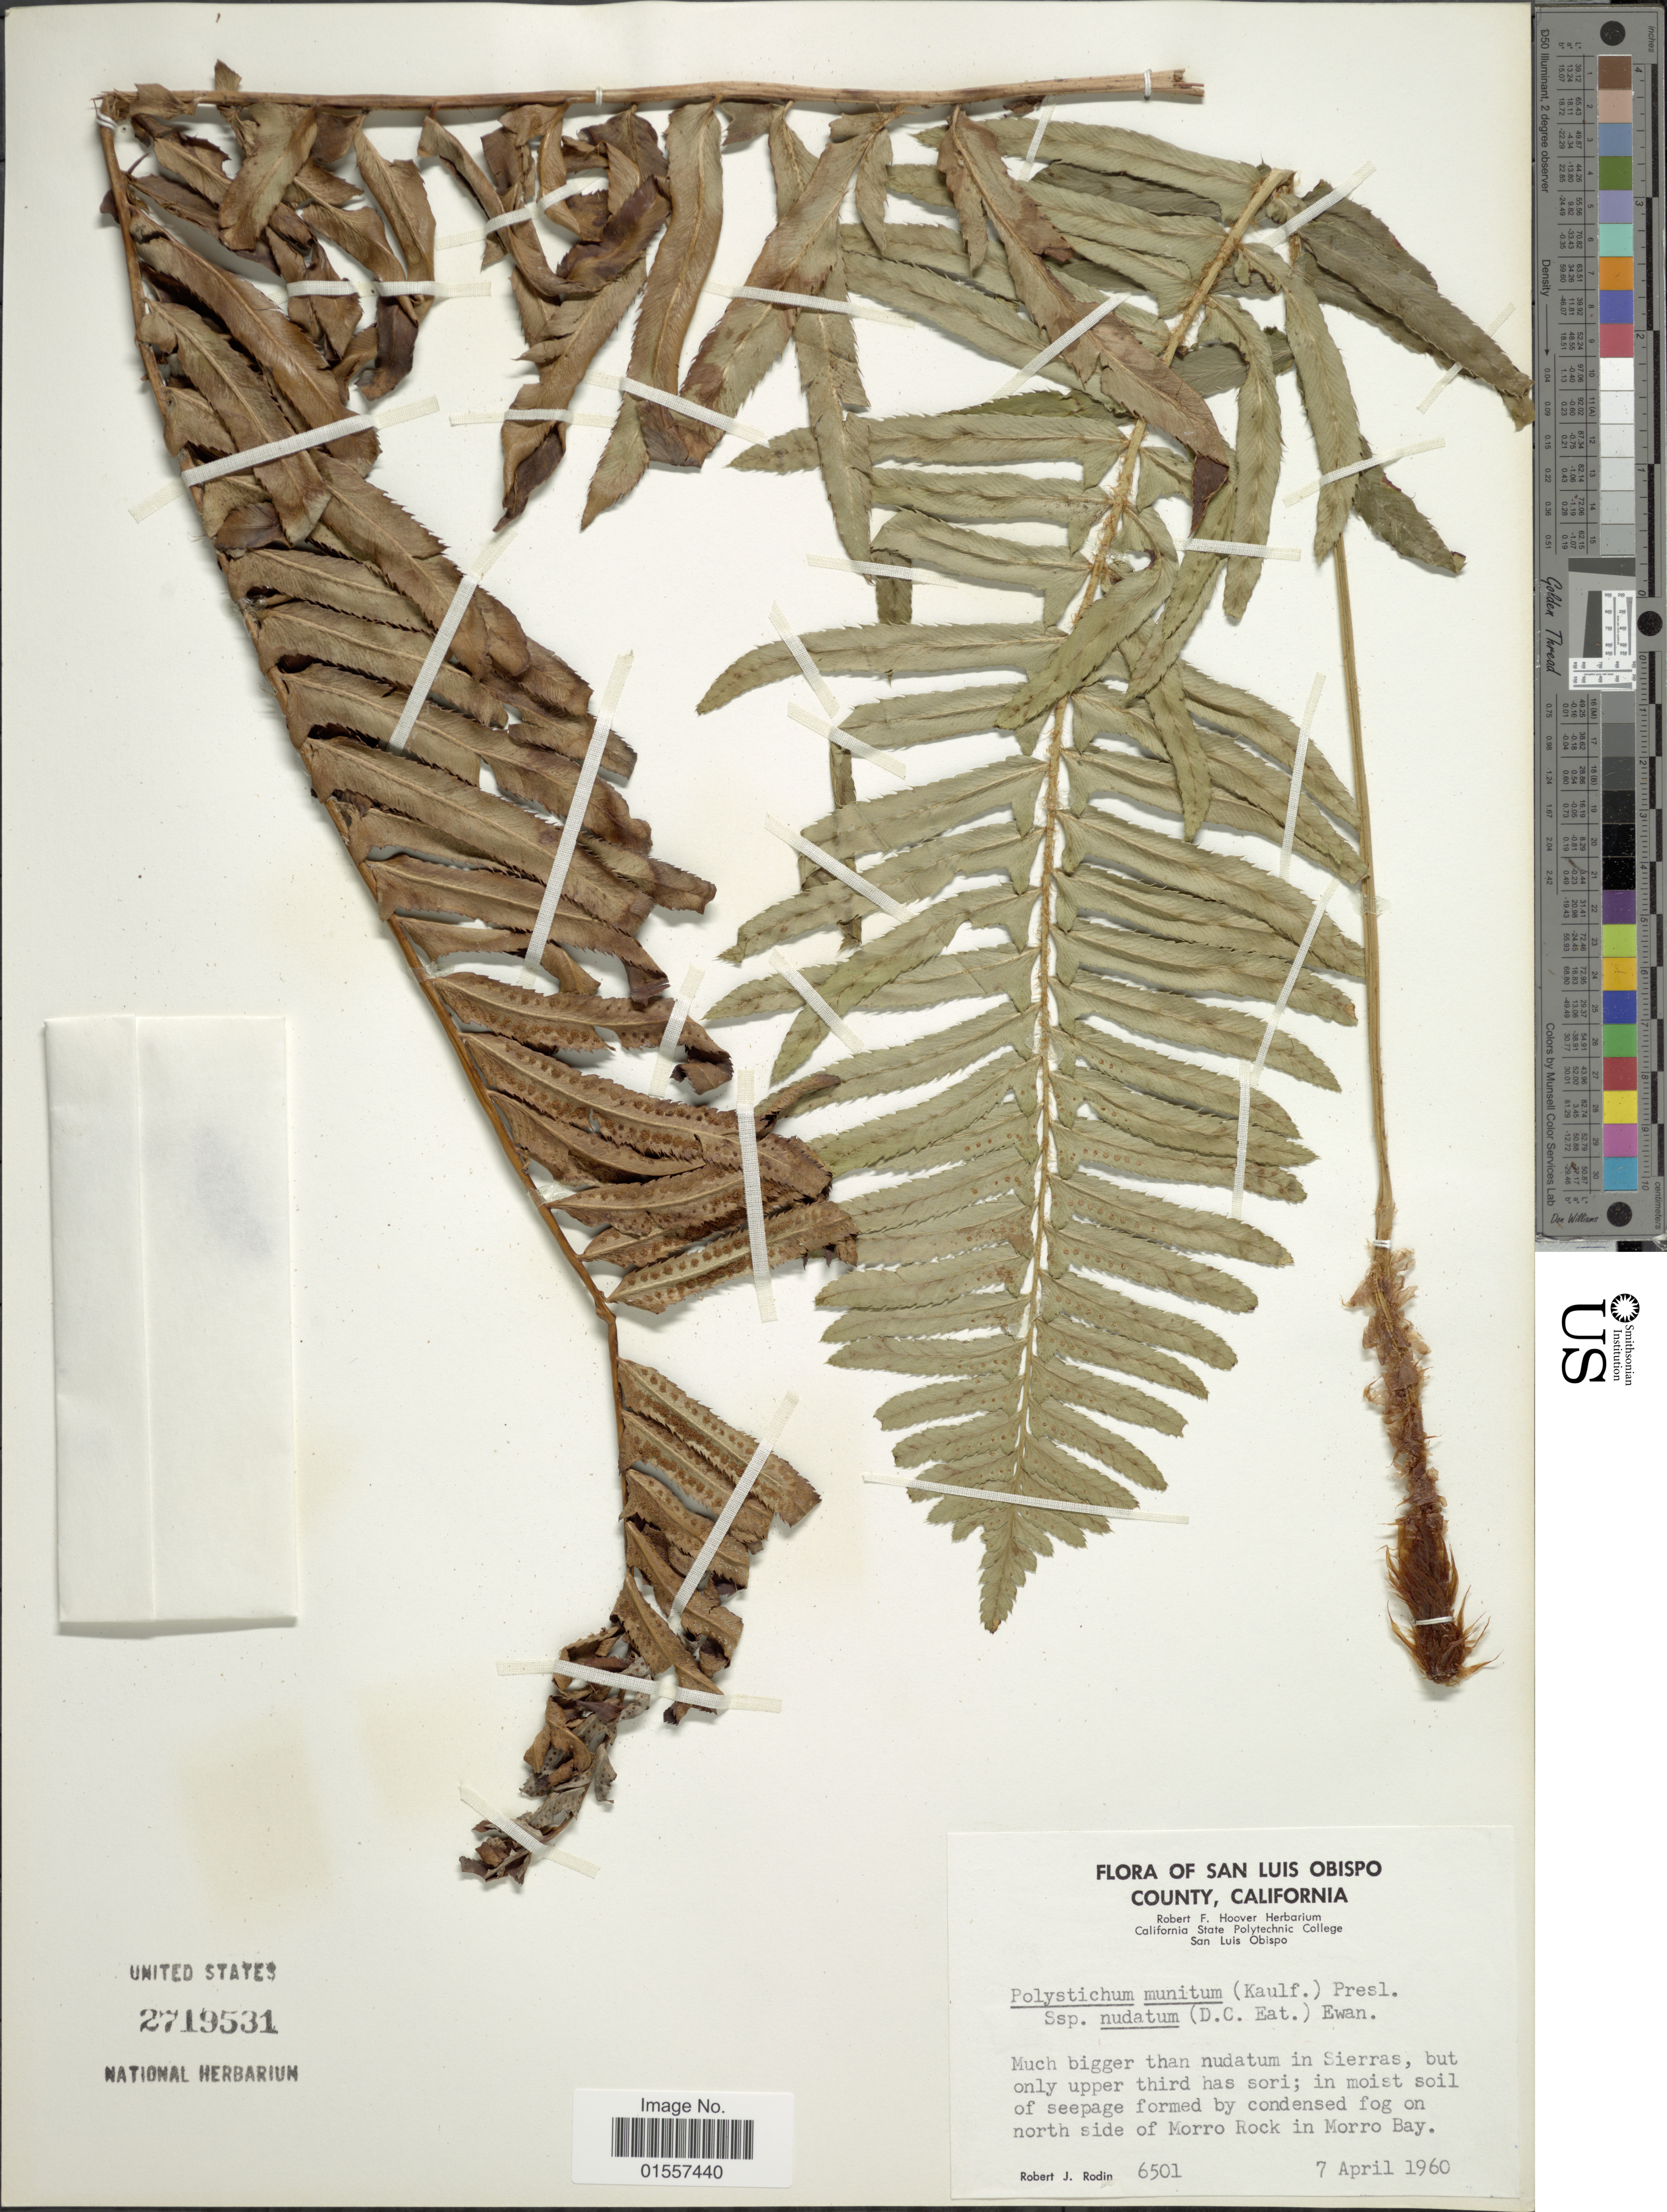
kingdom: Plantae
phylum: Tracheophyta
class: Polypodiopsida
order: Polypodiales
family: Dryopteridaceae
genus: Polystichum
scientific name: Polystichum munitum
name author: (Kaulf.) C. Presl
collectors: R. J. Rodin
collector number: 6501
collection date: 1960-04-07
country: United States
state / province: California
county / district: San Luis Obispo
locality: San Luis Obispo County, California, in moist soil of seepage formed by condensed fog on north side of Morro Rock in Morro Bay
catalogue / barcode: US 2719531